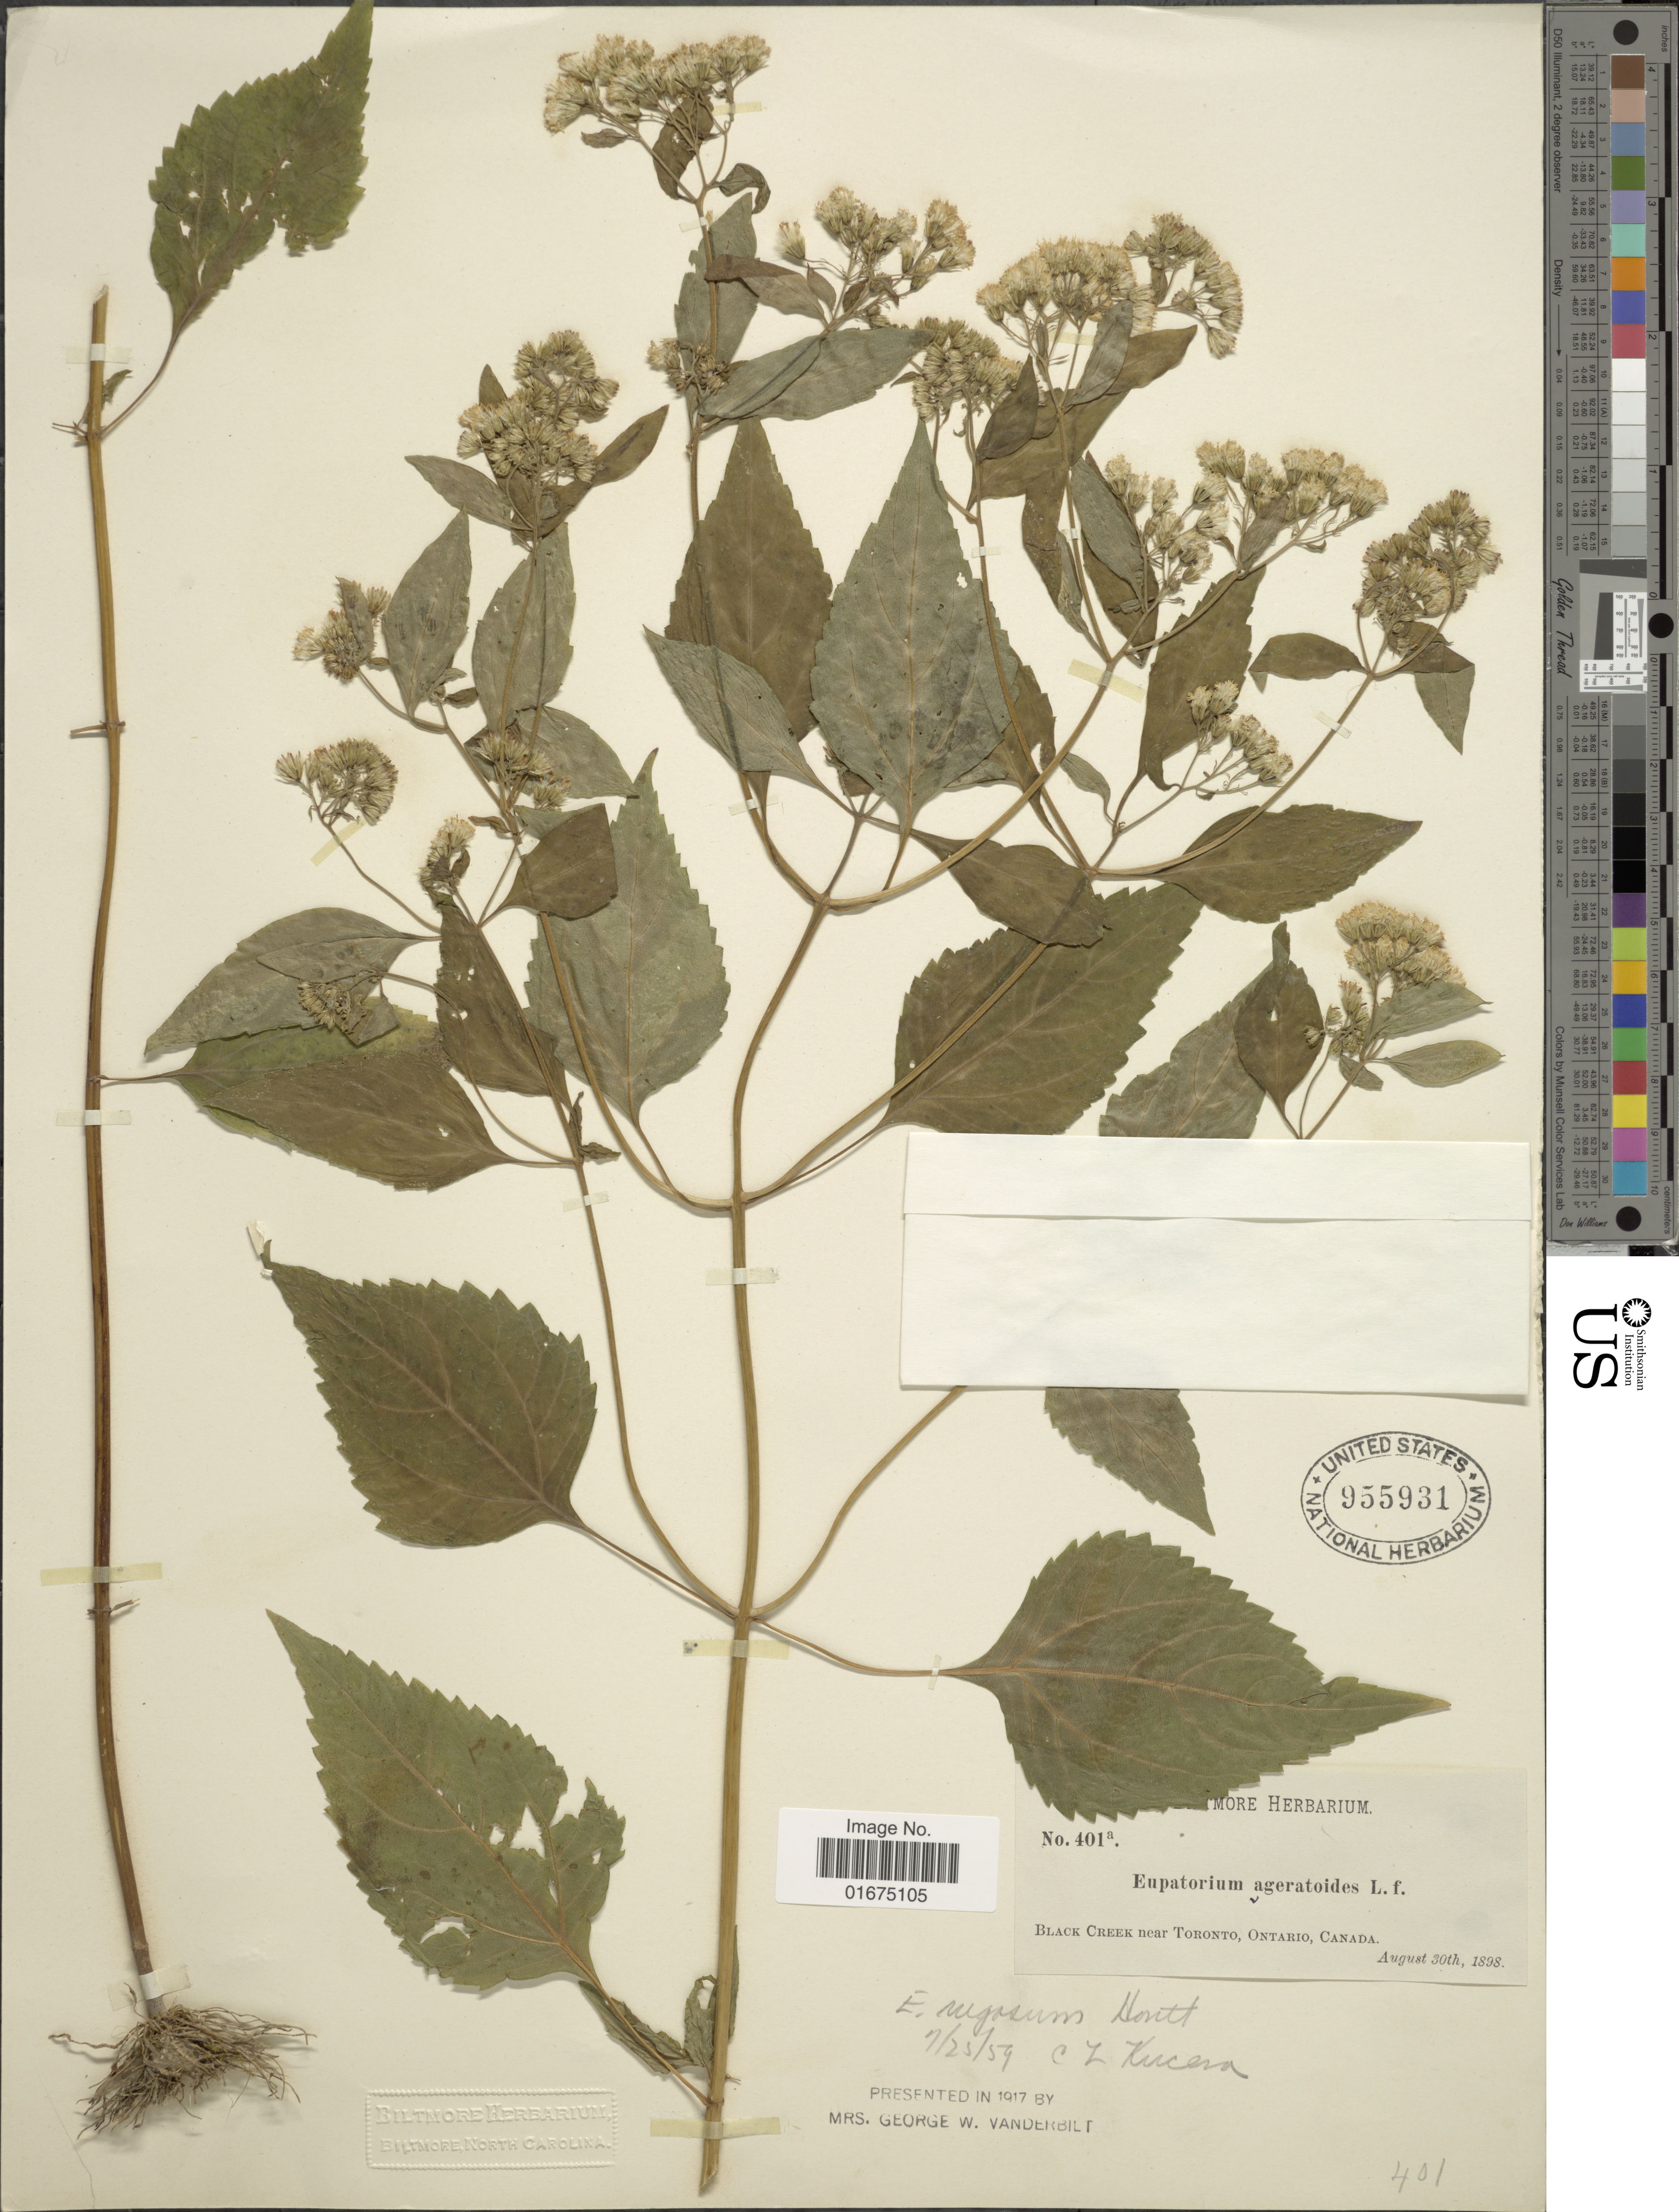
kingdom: Plantae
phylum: Tracheophyta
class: Magnoliopsida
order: Asterales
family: Asteraceae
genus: Ageratina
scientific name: Ageratina altissima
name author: (L.) R.M. King & H. Rob.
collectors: ex herb. Biltmore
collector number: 401a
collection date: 1898-08-30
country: Canada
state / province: Ontario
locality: Black Creek near Toronto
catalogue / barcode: US 955931